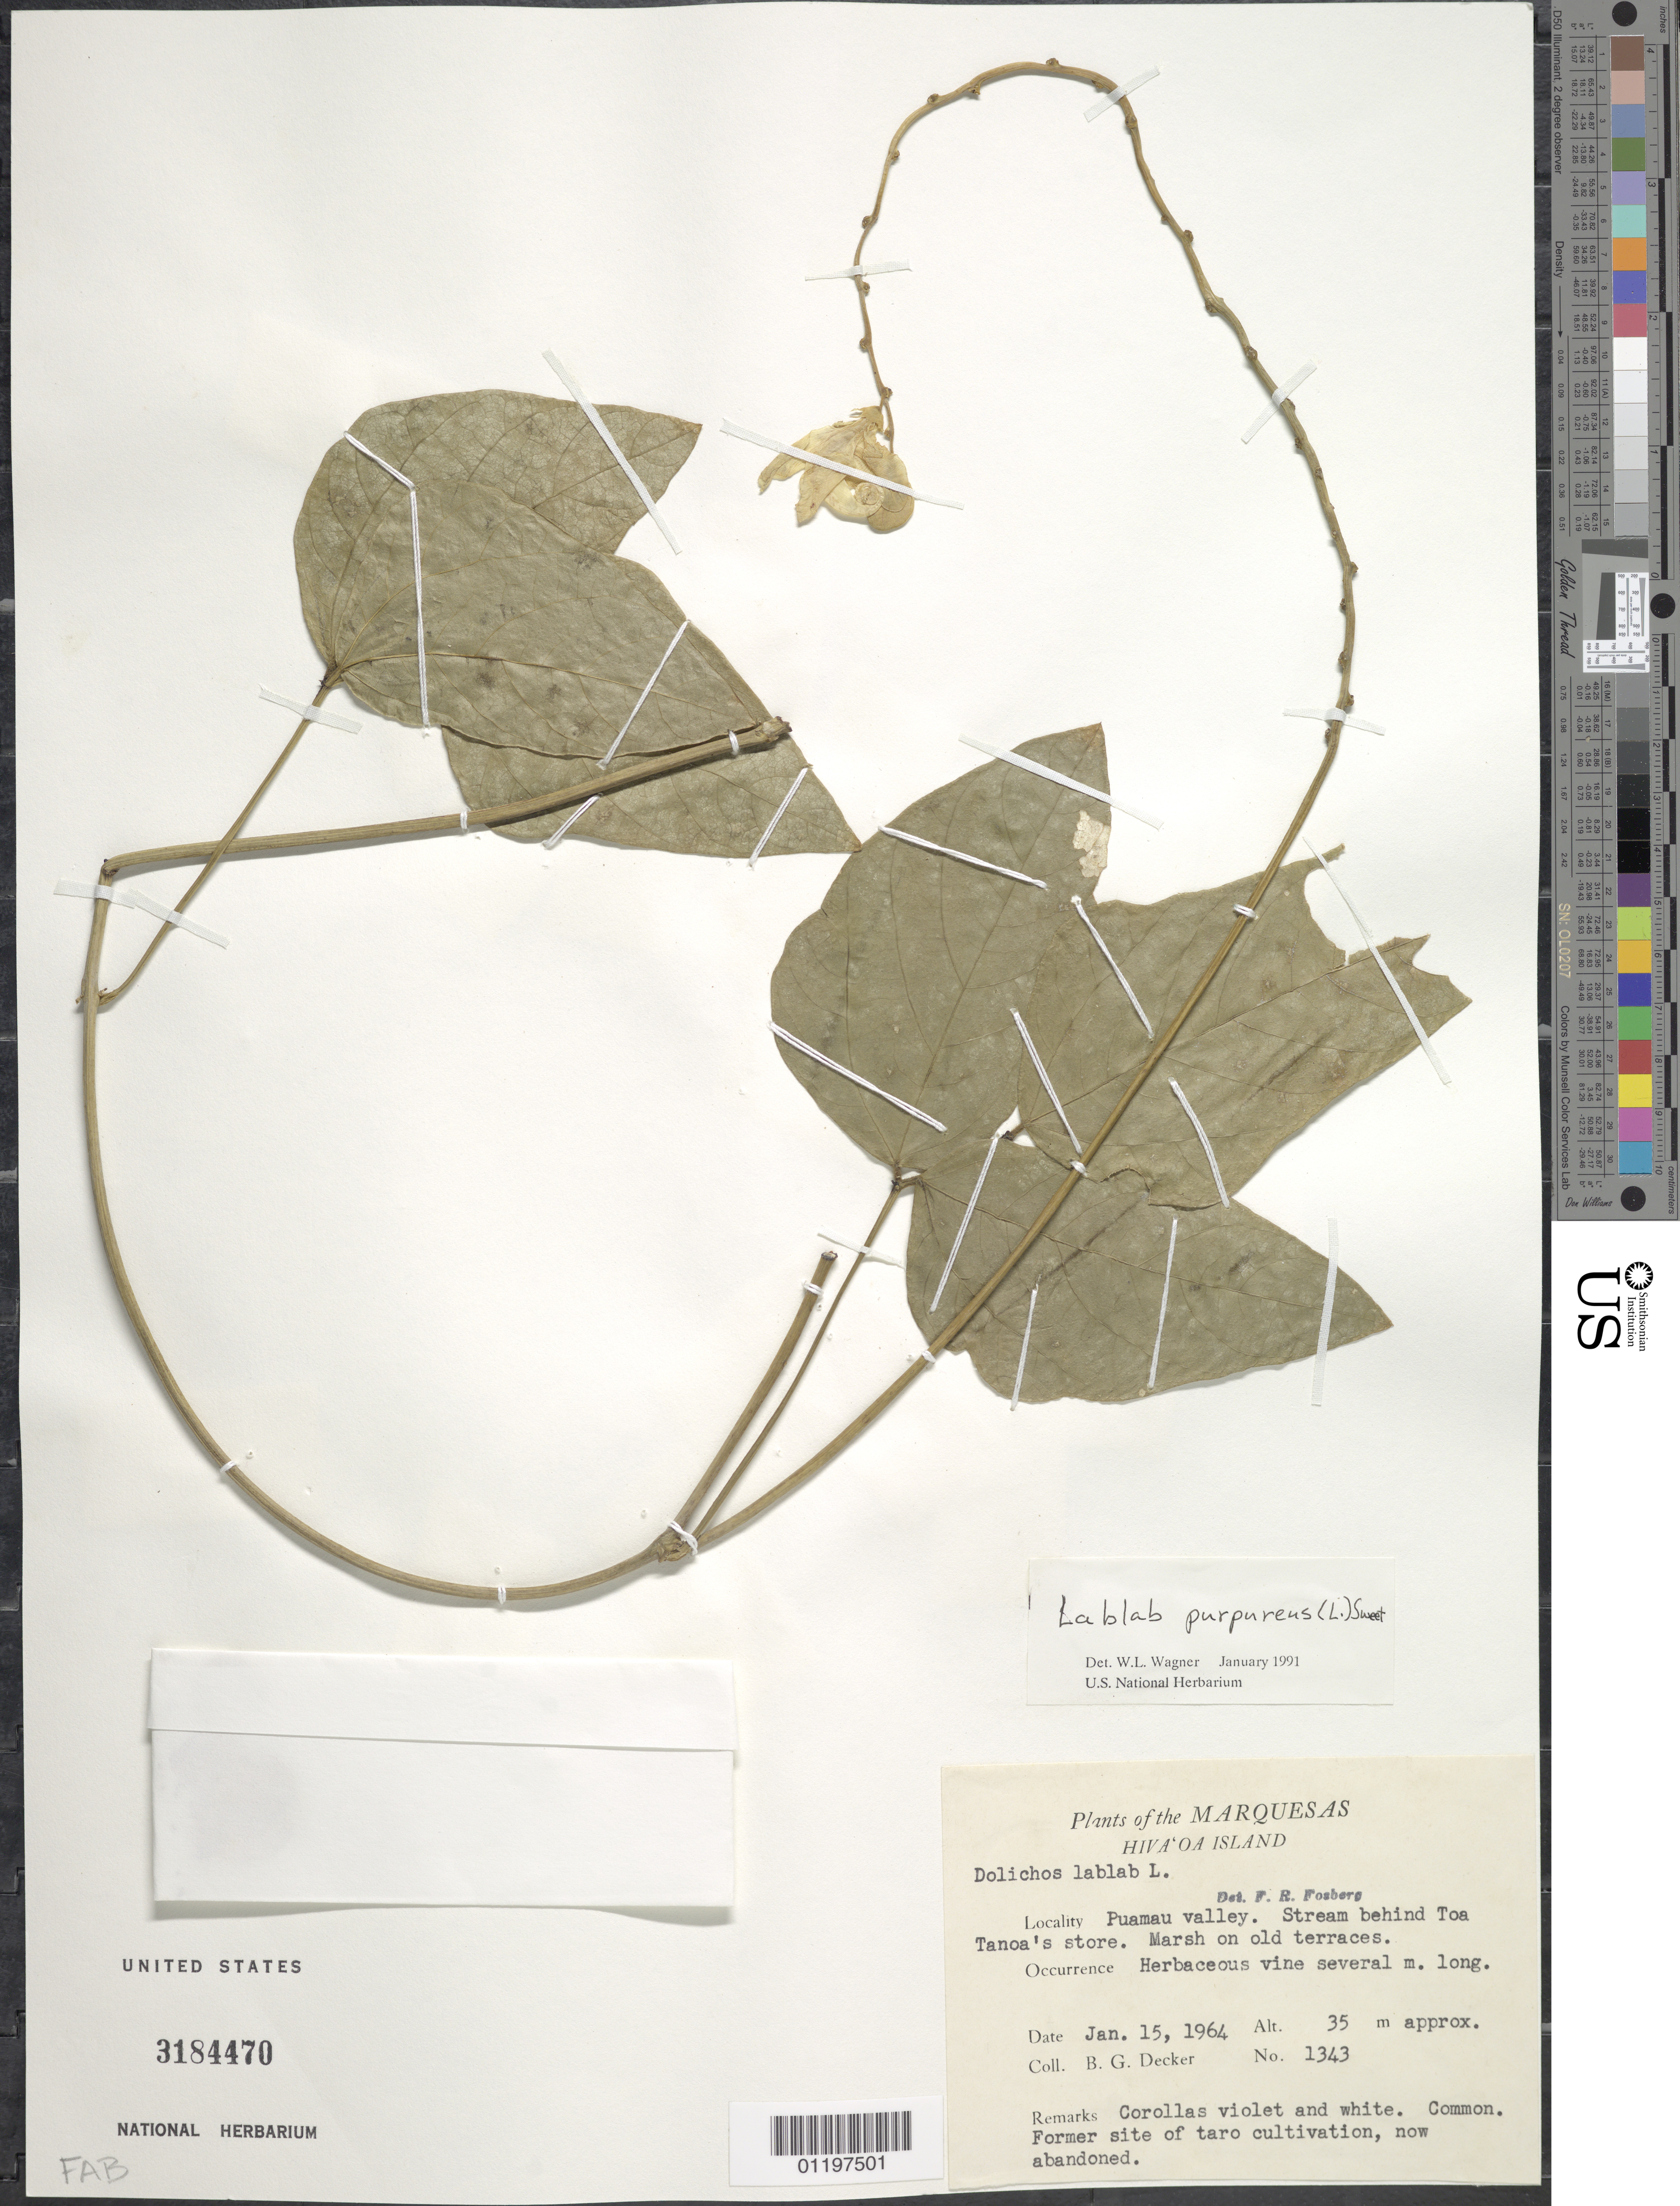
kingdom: Plantae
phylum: Tracheophyta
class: Magnoliopsida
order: Fabales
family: Fabaceae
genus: Lablab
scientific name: Lablab purpureus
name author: (L.) Sweet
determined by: Wagner, W. L., (BOT), Smithsonian Institution - National Museum of Natural History (UNITED STATES)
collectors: B. G. Decker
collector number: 1343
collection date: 1964-01-15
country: French Polynesia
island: Hiva Oa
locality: Puamau Valley, stream behind Toa Tanoa's store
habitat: Marsh on old terraces. Former site of Taro cultivation, now abandoned. Common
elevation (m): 35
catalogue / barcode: US 3184470